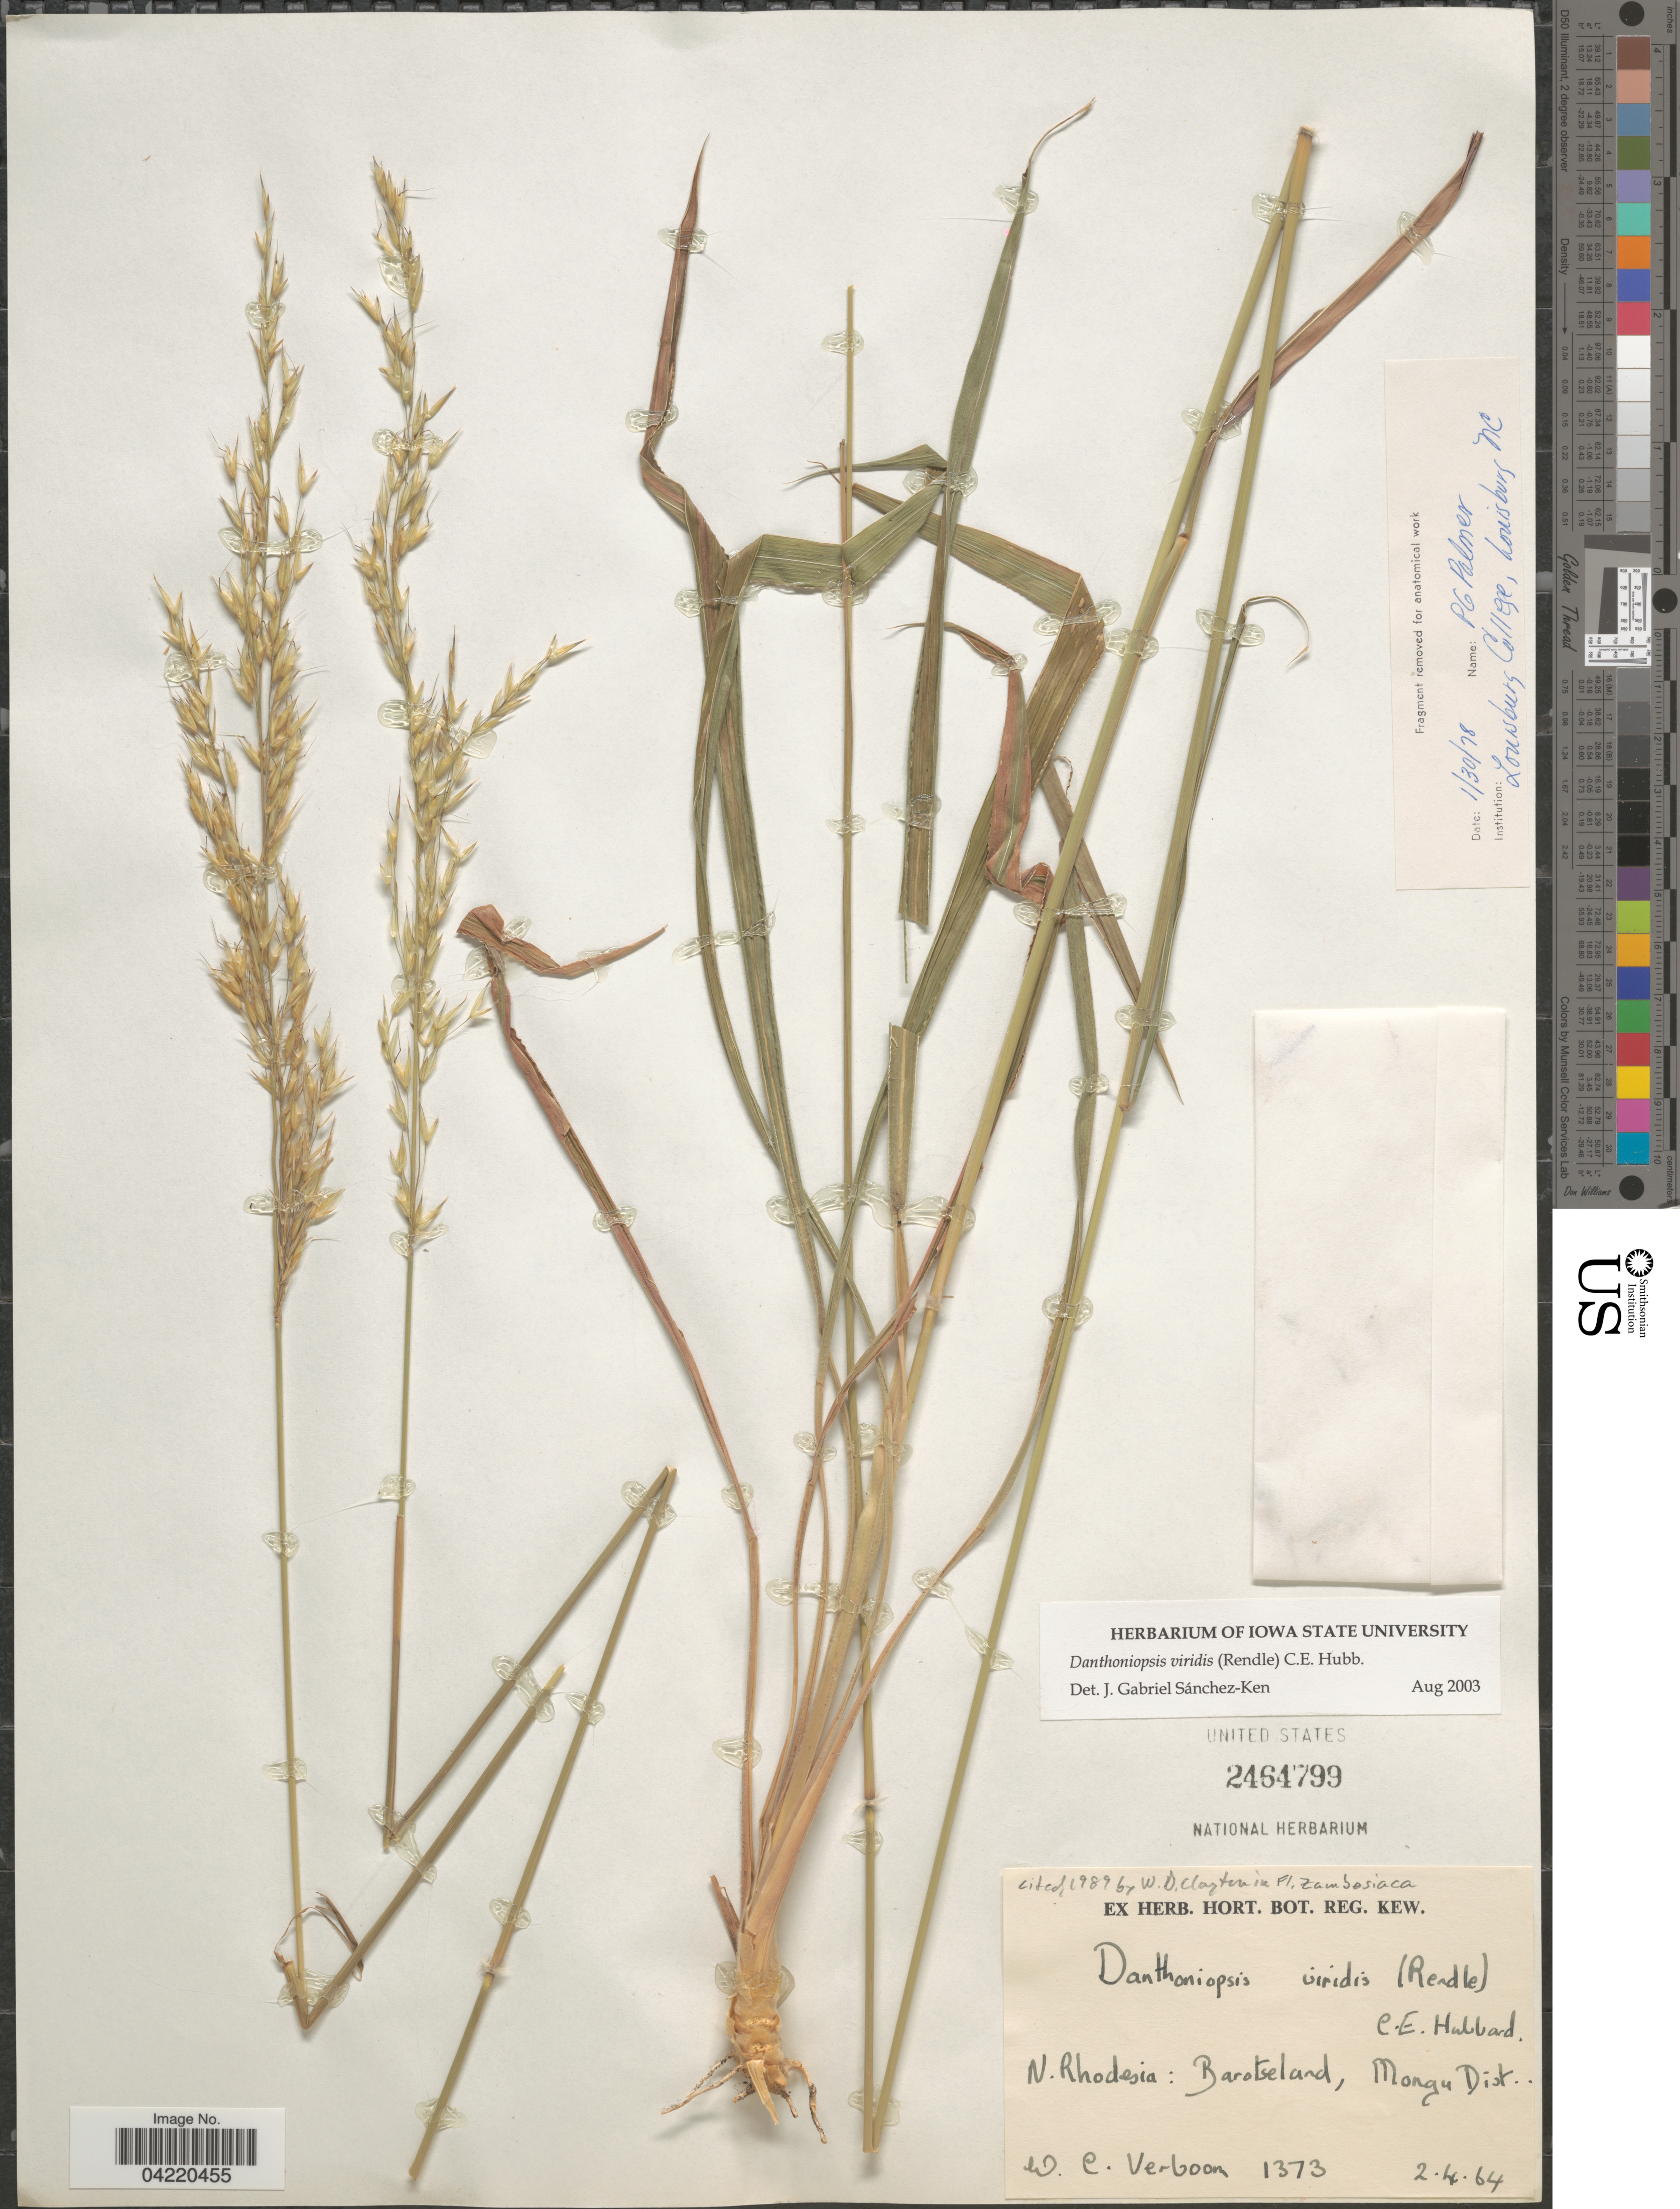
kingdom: Plantae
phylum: Tracheophyta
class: Liliopsida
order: Poales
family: Poaceae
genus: Danthoniopsis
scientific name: Danthoniopsis viridis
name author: (Rendle) C. E. Hubb.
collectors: W. Verboom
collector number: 1373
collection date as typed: Transcribed d/m/y: 2/4/64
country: Zambia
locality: N. Rhodesia: Barotseland, Mongu Dist.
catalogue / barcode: US 2464799